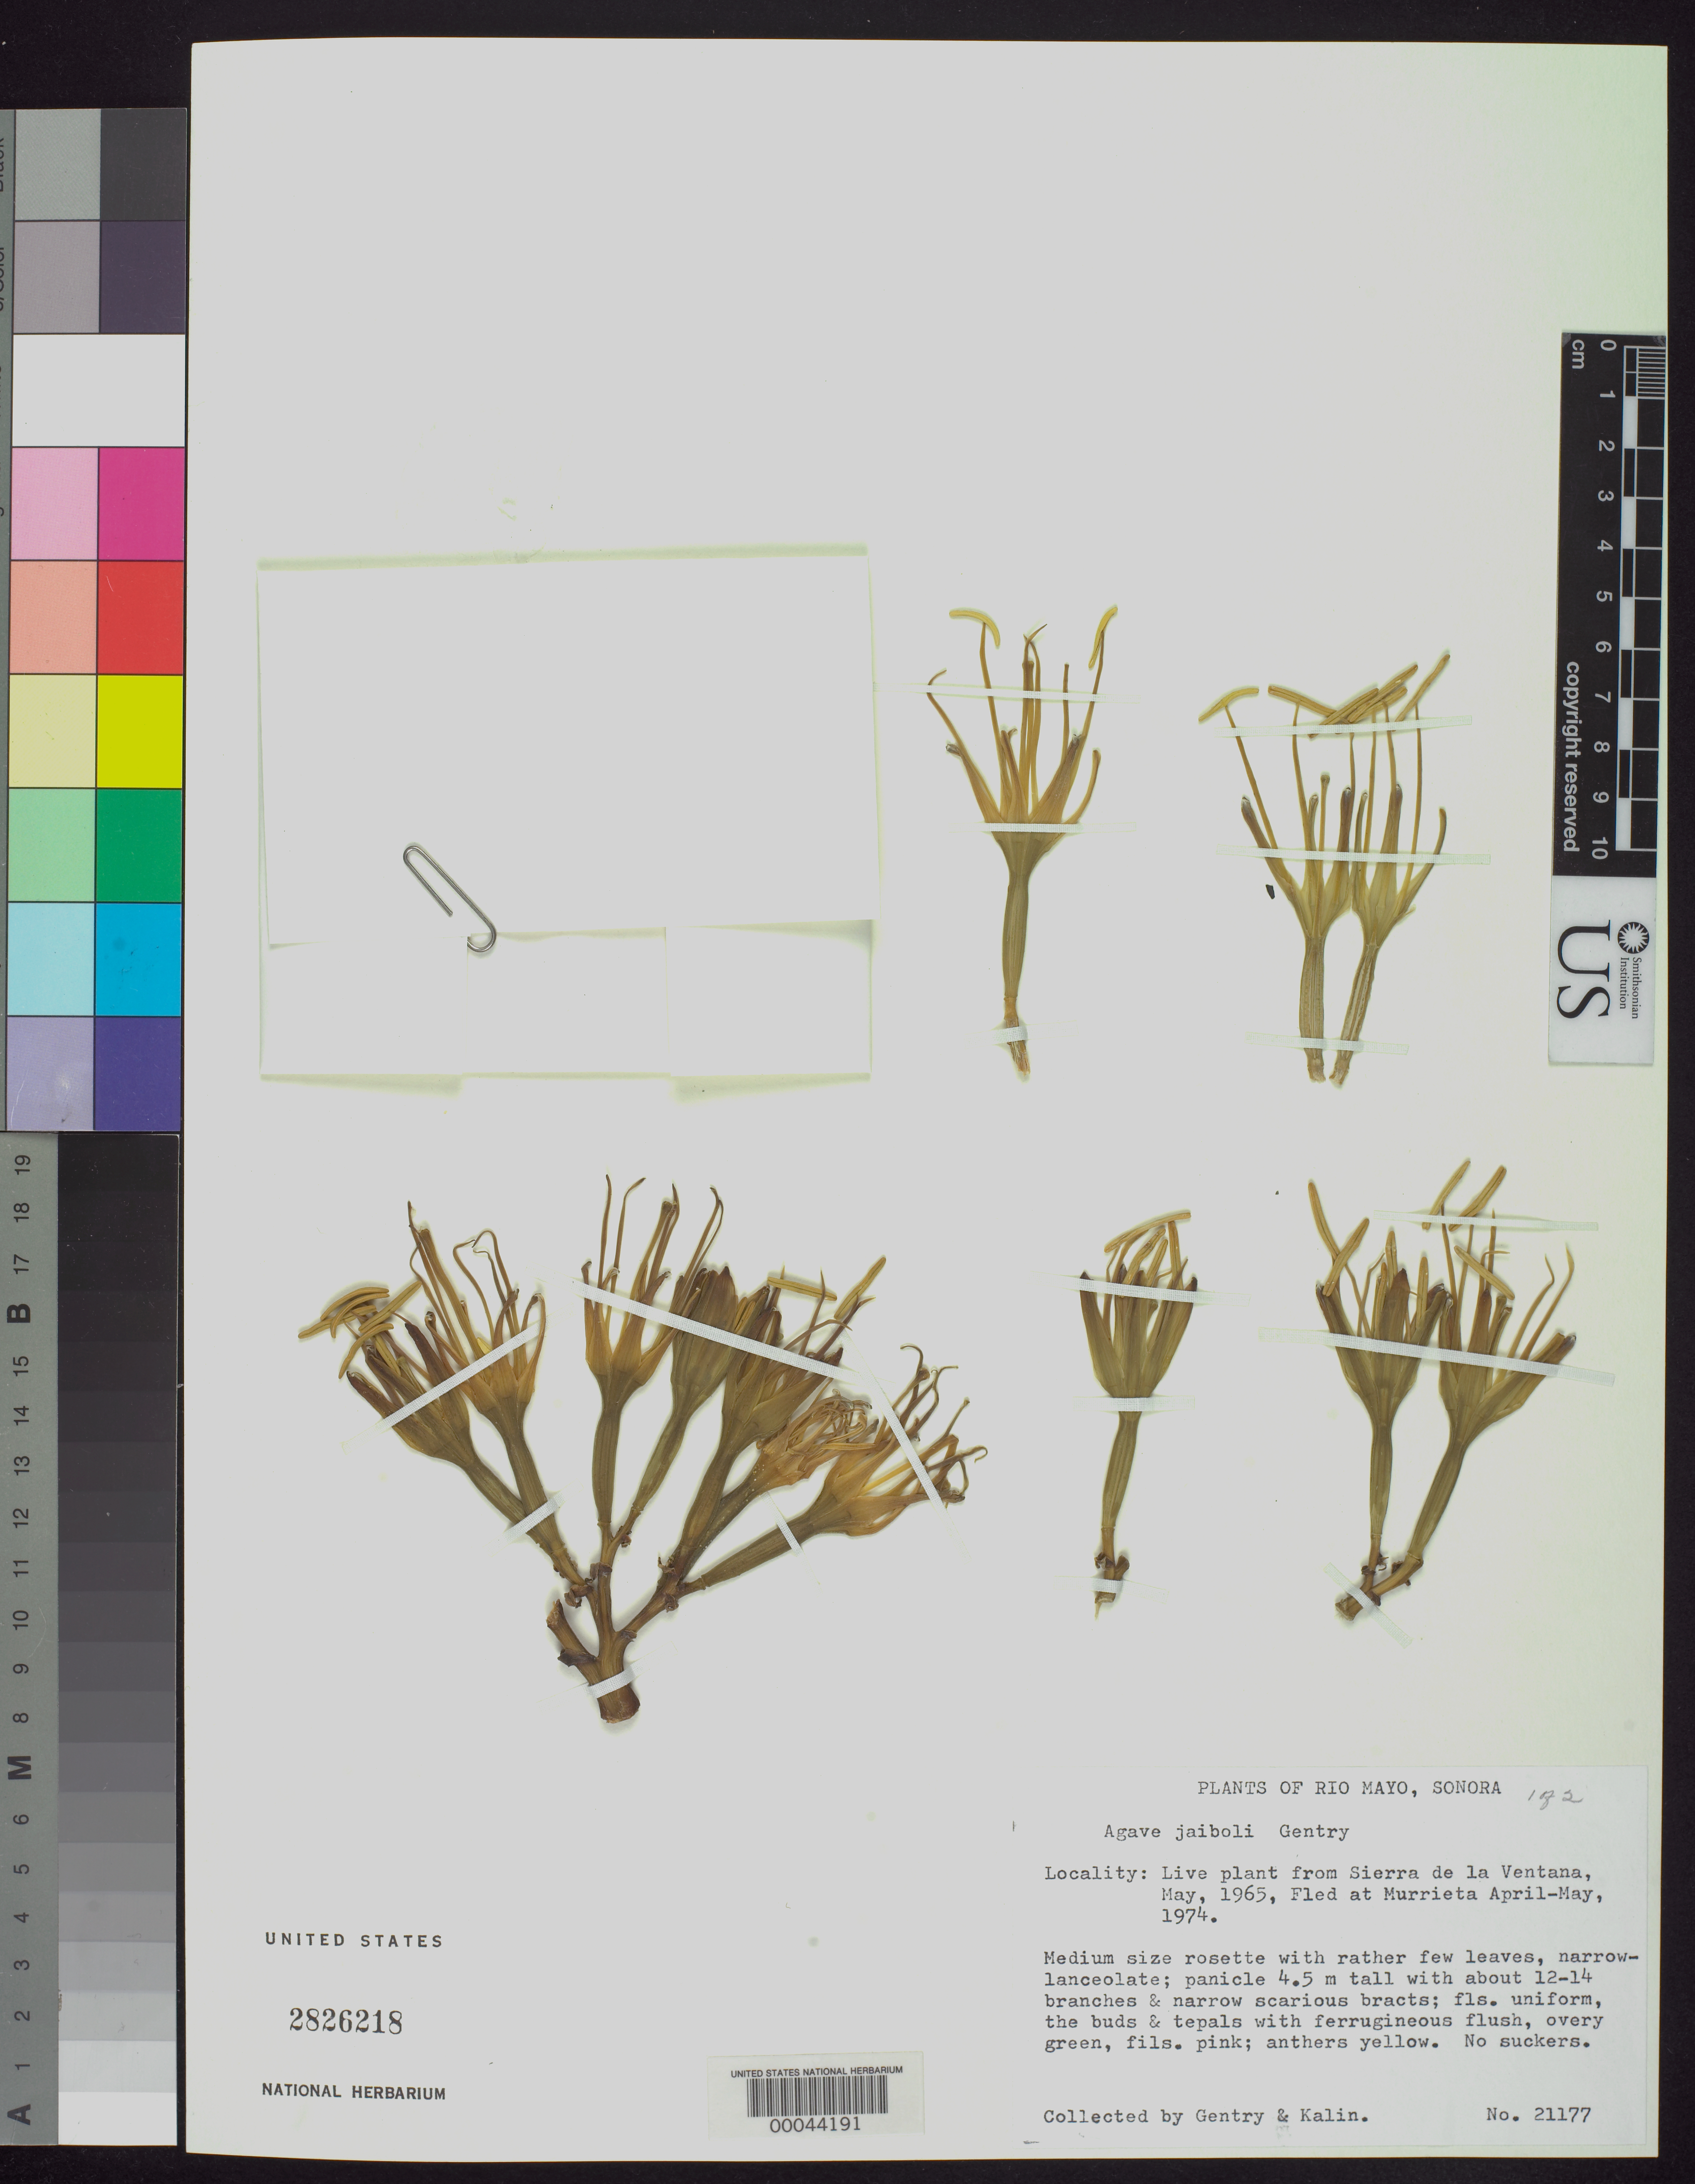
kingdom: Plantae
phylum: Tracheophyta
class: Liliopsida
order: Asparagales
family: Asparagaceae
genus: Agave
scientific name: Agave jaiboli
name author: Gentry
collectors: H. S. Gentry & -. Kalin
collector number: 21177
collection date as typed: May 1965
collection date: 1965-05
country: Mexico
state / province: Sonora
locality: Sierra de la ventana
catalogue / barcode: US 2826218